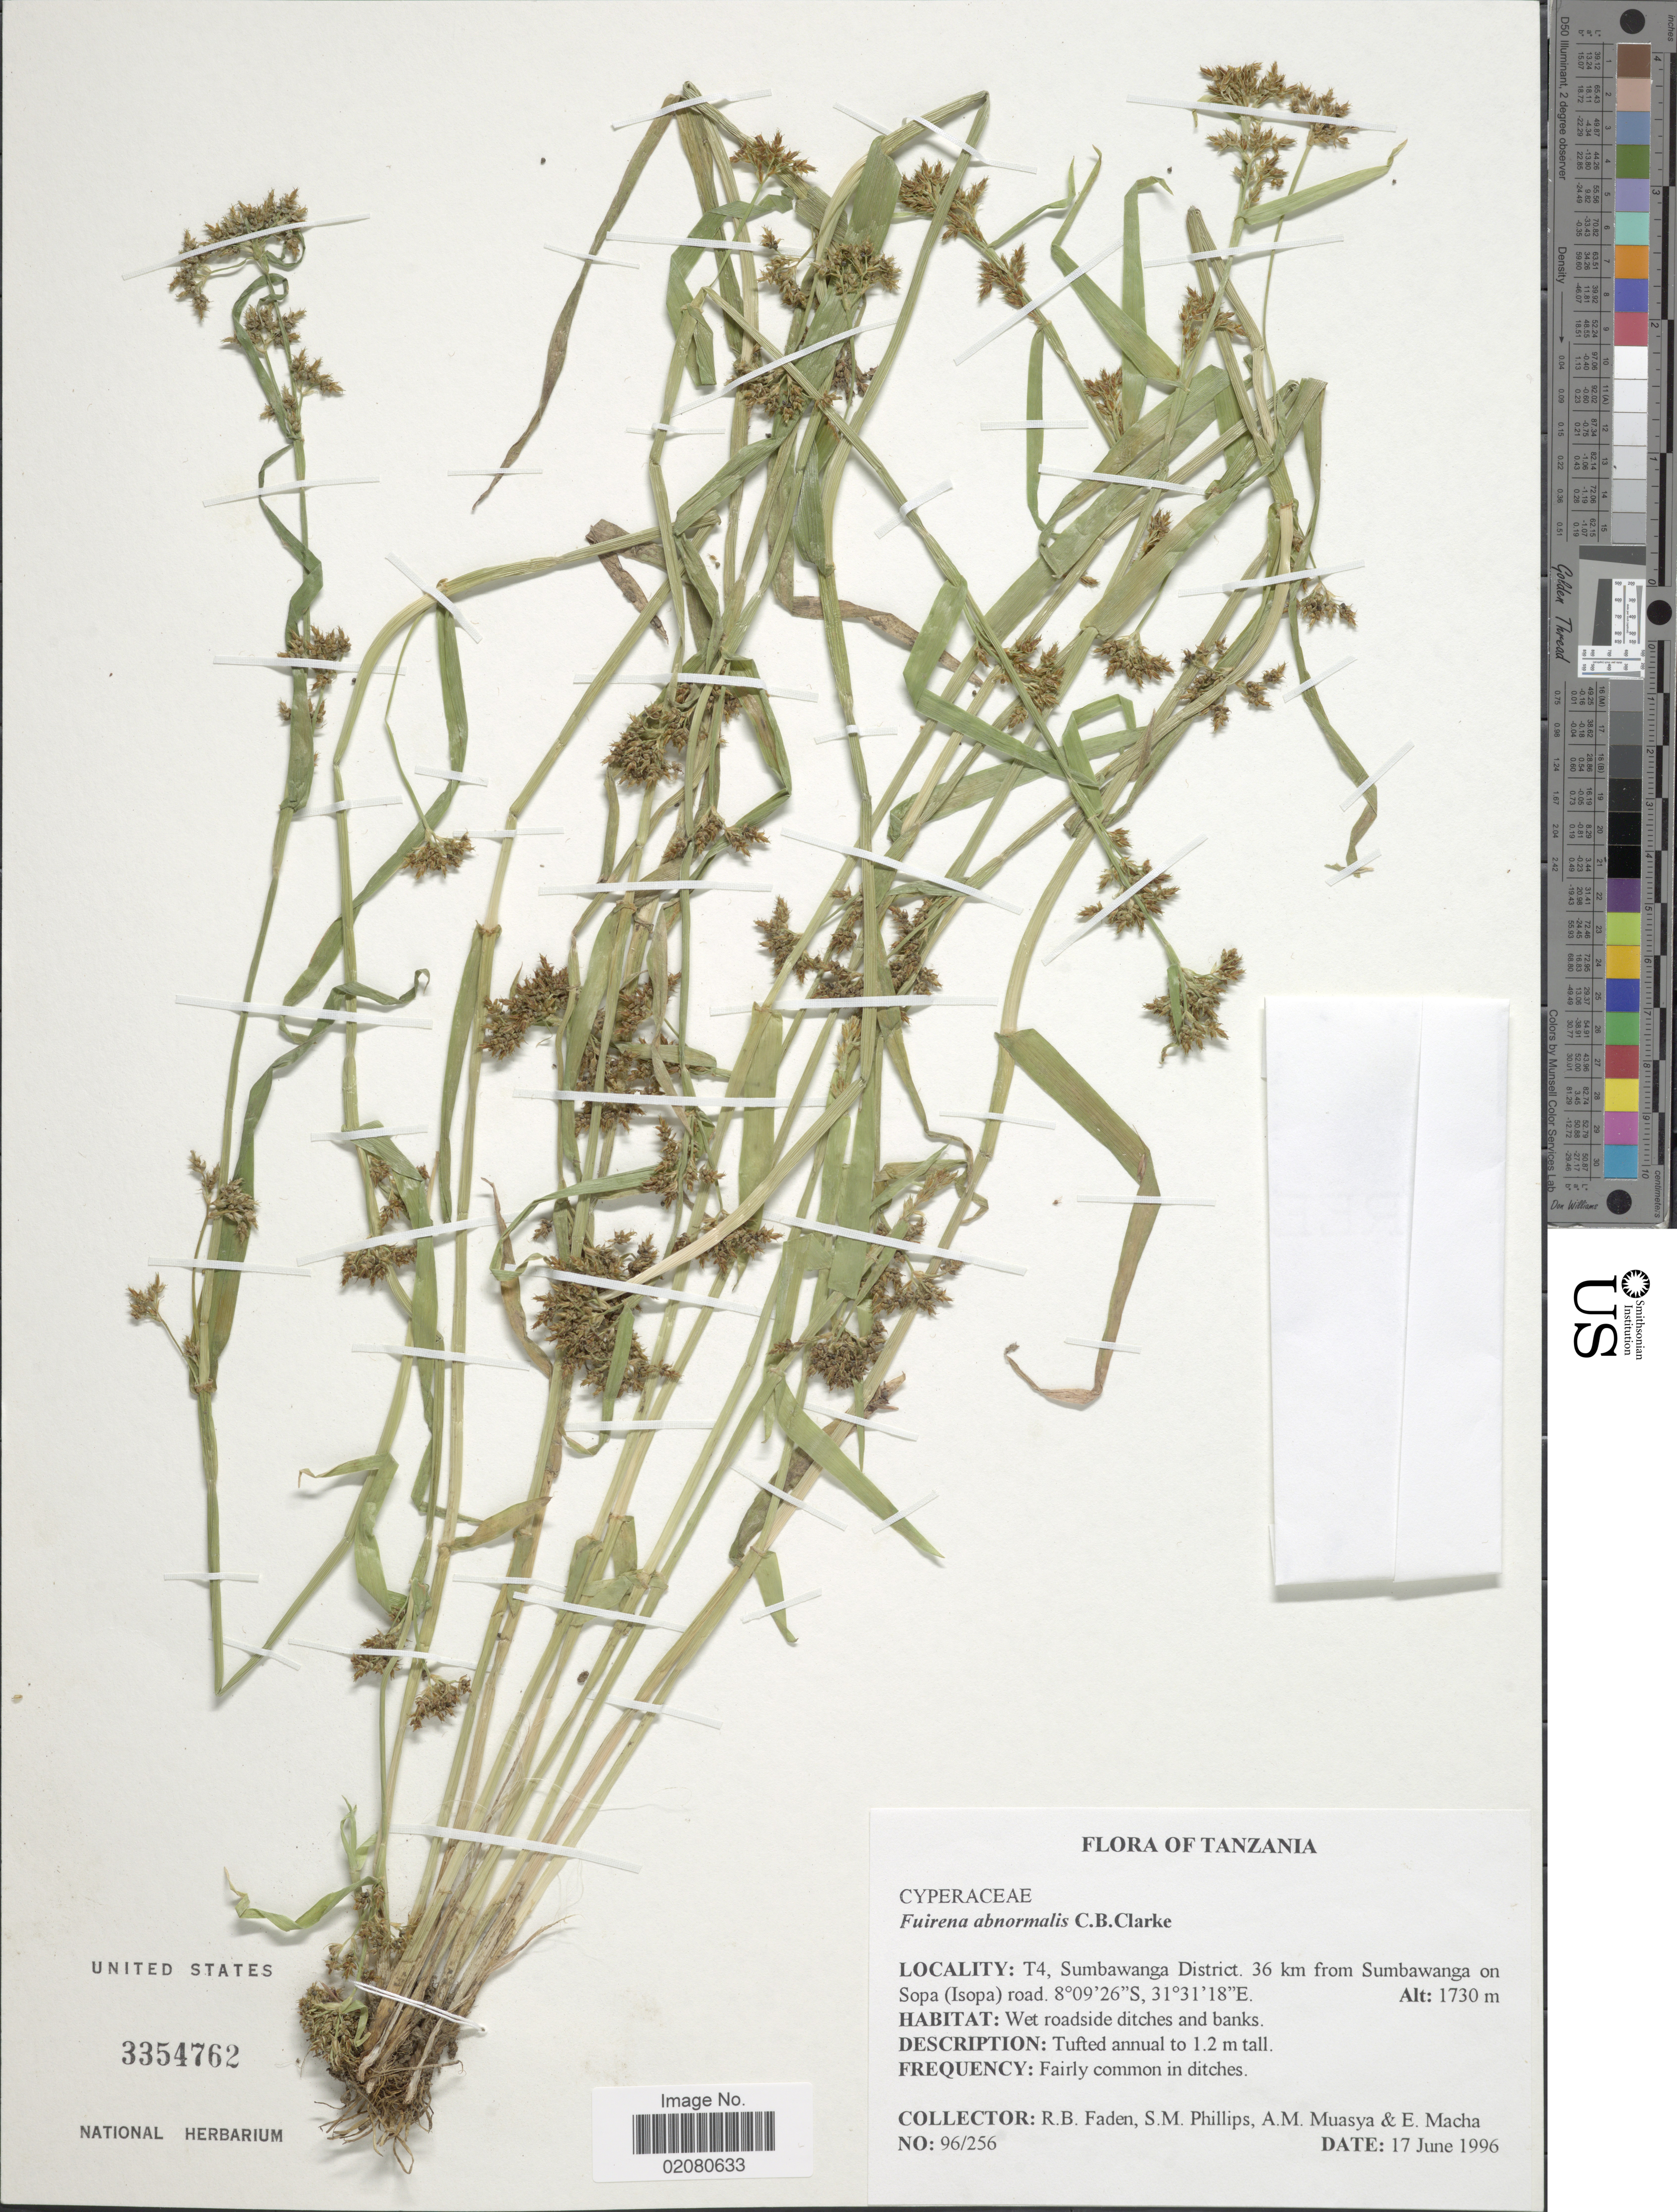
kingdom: Plantae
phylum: Tracheophyta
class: Liliopsida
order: Poales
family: Cyperaceae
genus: Fuirena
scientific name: Fuirena abnormalis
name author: C.B. Clarke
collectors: R. B. Faden, S. M. Phillips, A. Muasya & E. Macha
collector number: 96/256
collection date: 1996-06-17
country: Tanzania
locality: T4, Sumbawanga District, 36 km from Sumbawanga on Sopa (Isopa) road.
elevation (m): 1730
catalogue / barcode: US 3354762